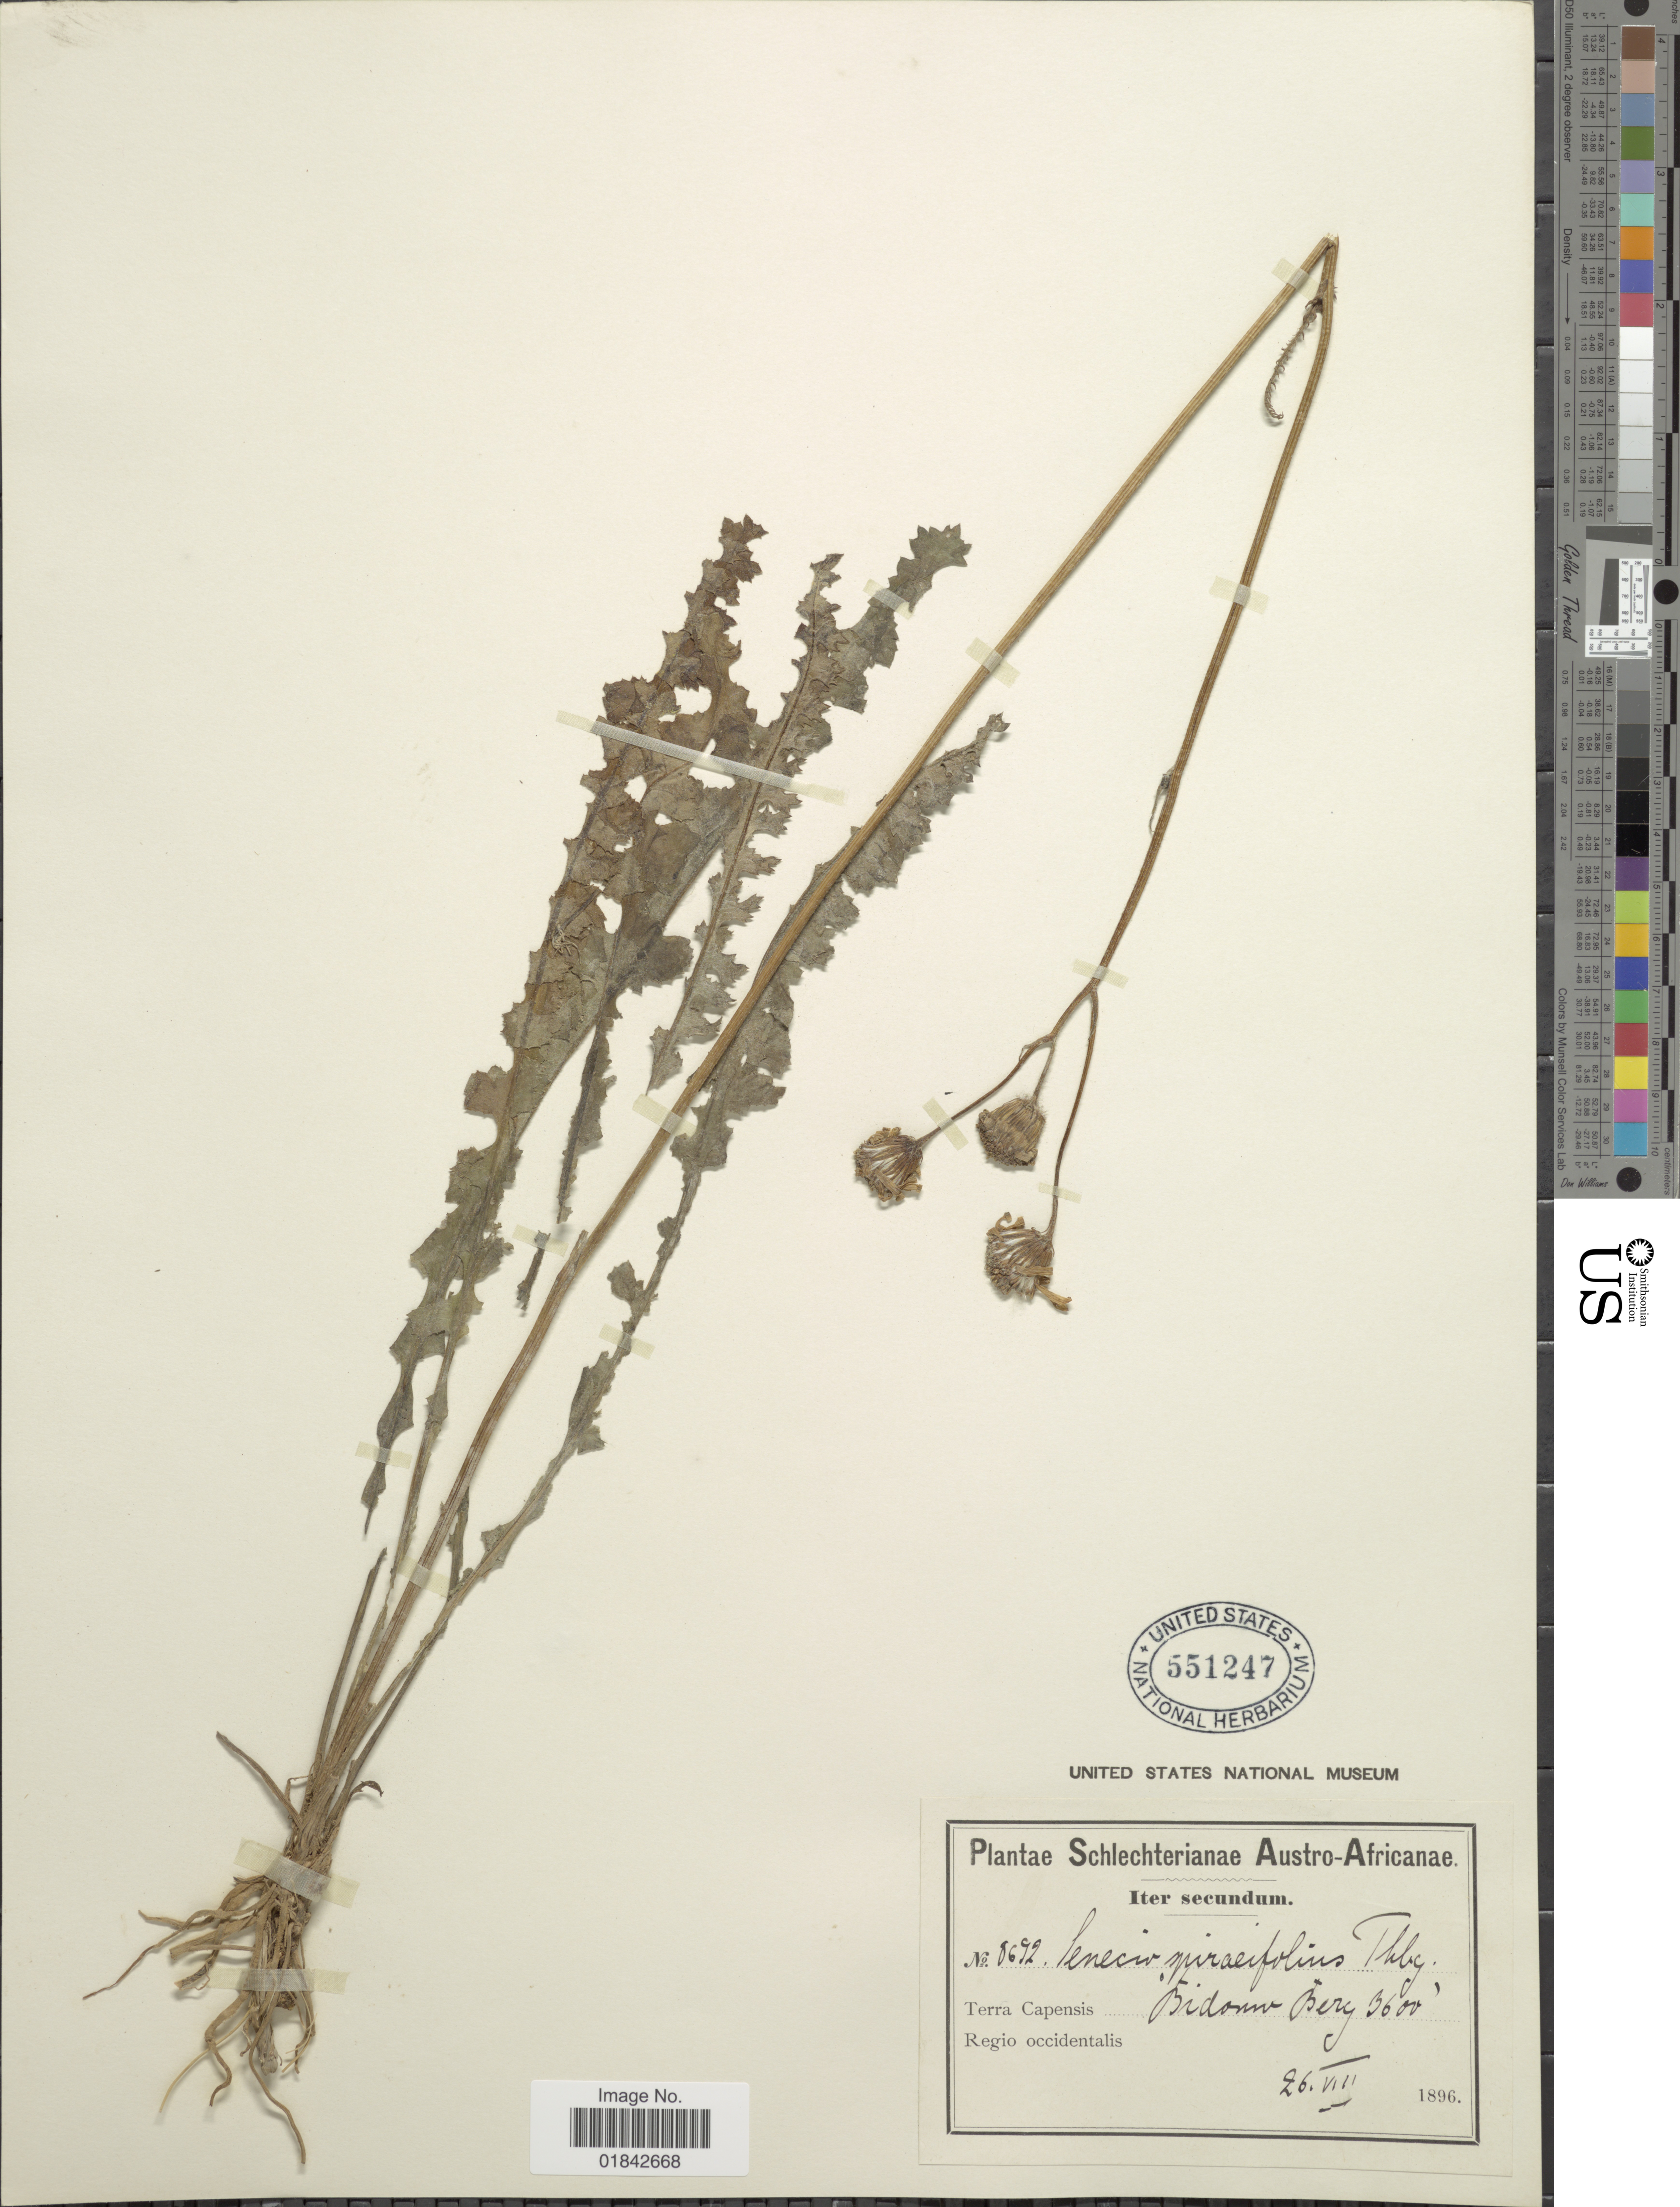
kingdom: Plantae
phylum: Tracheophyta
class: Magnoliopsida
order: Asterales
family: Asteraceae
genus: Senecio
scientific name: Senecio spiraeifolius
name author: Thunb.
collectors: Schlechter, --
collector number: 8692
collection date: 1896-08-26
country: South Africa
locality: Austro-Africanae, Terra Capensis Bidow Bery, Regio occidentalis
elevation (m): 1097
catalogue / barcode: US 551247